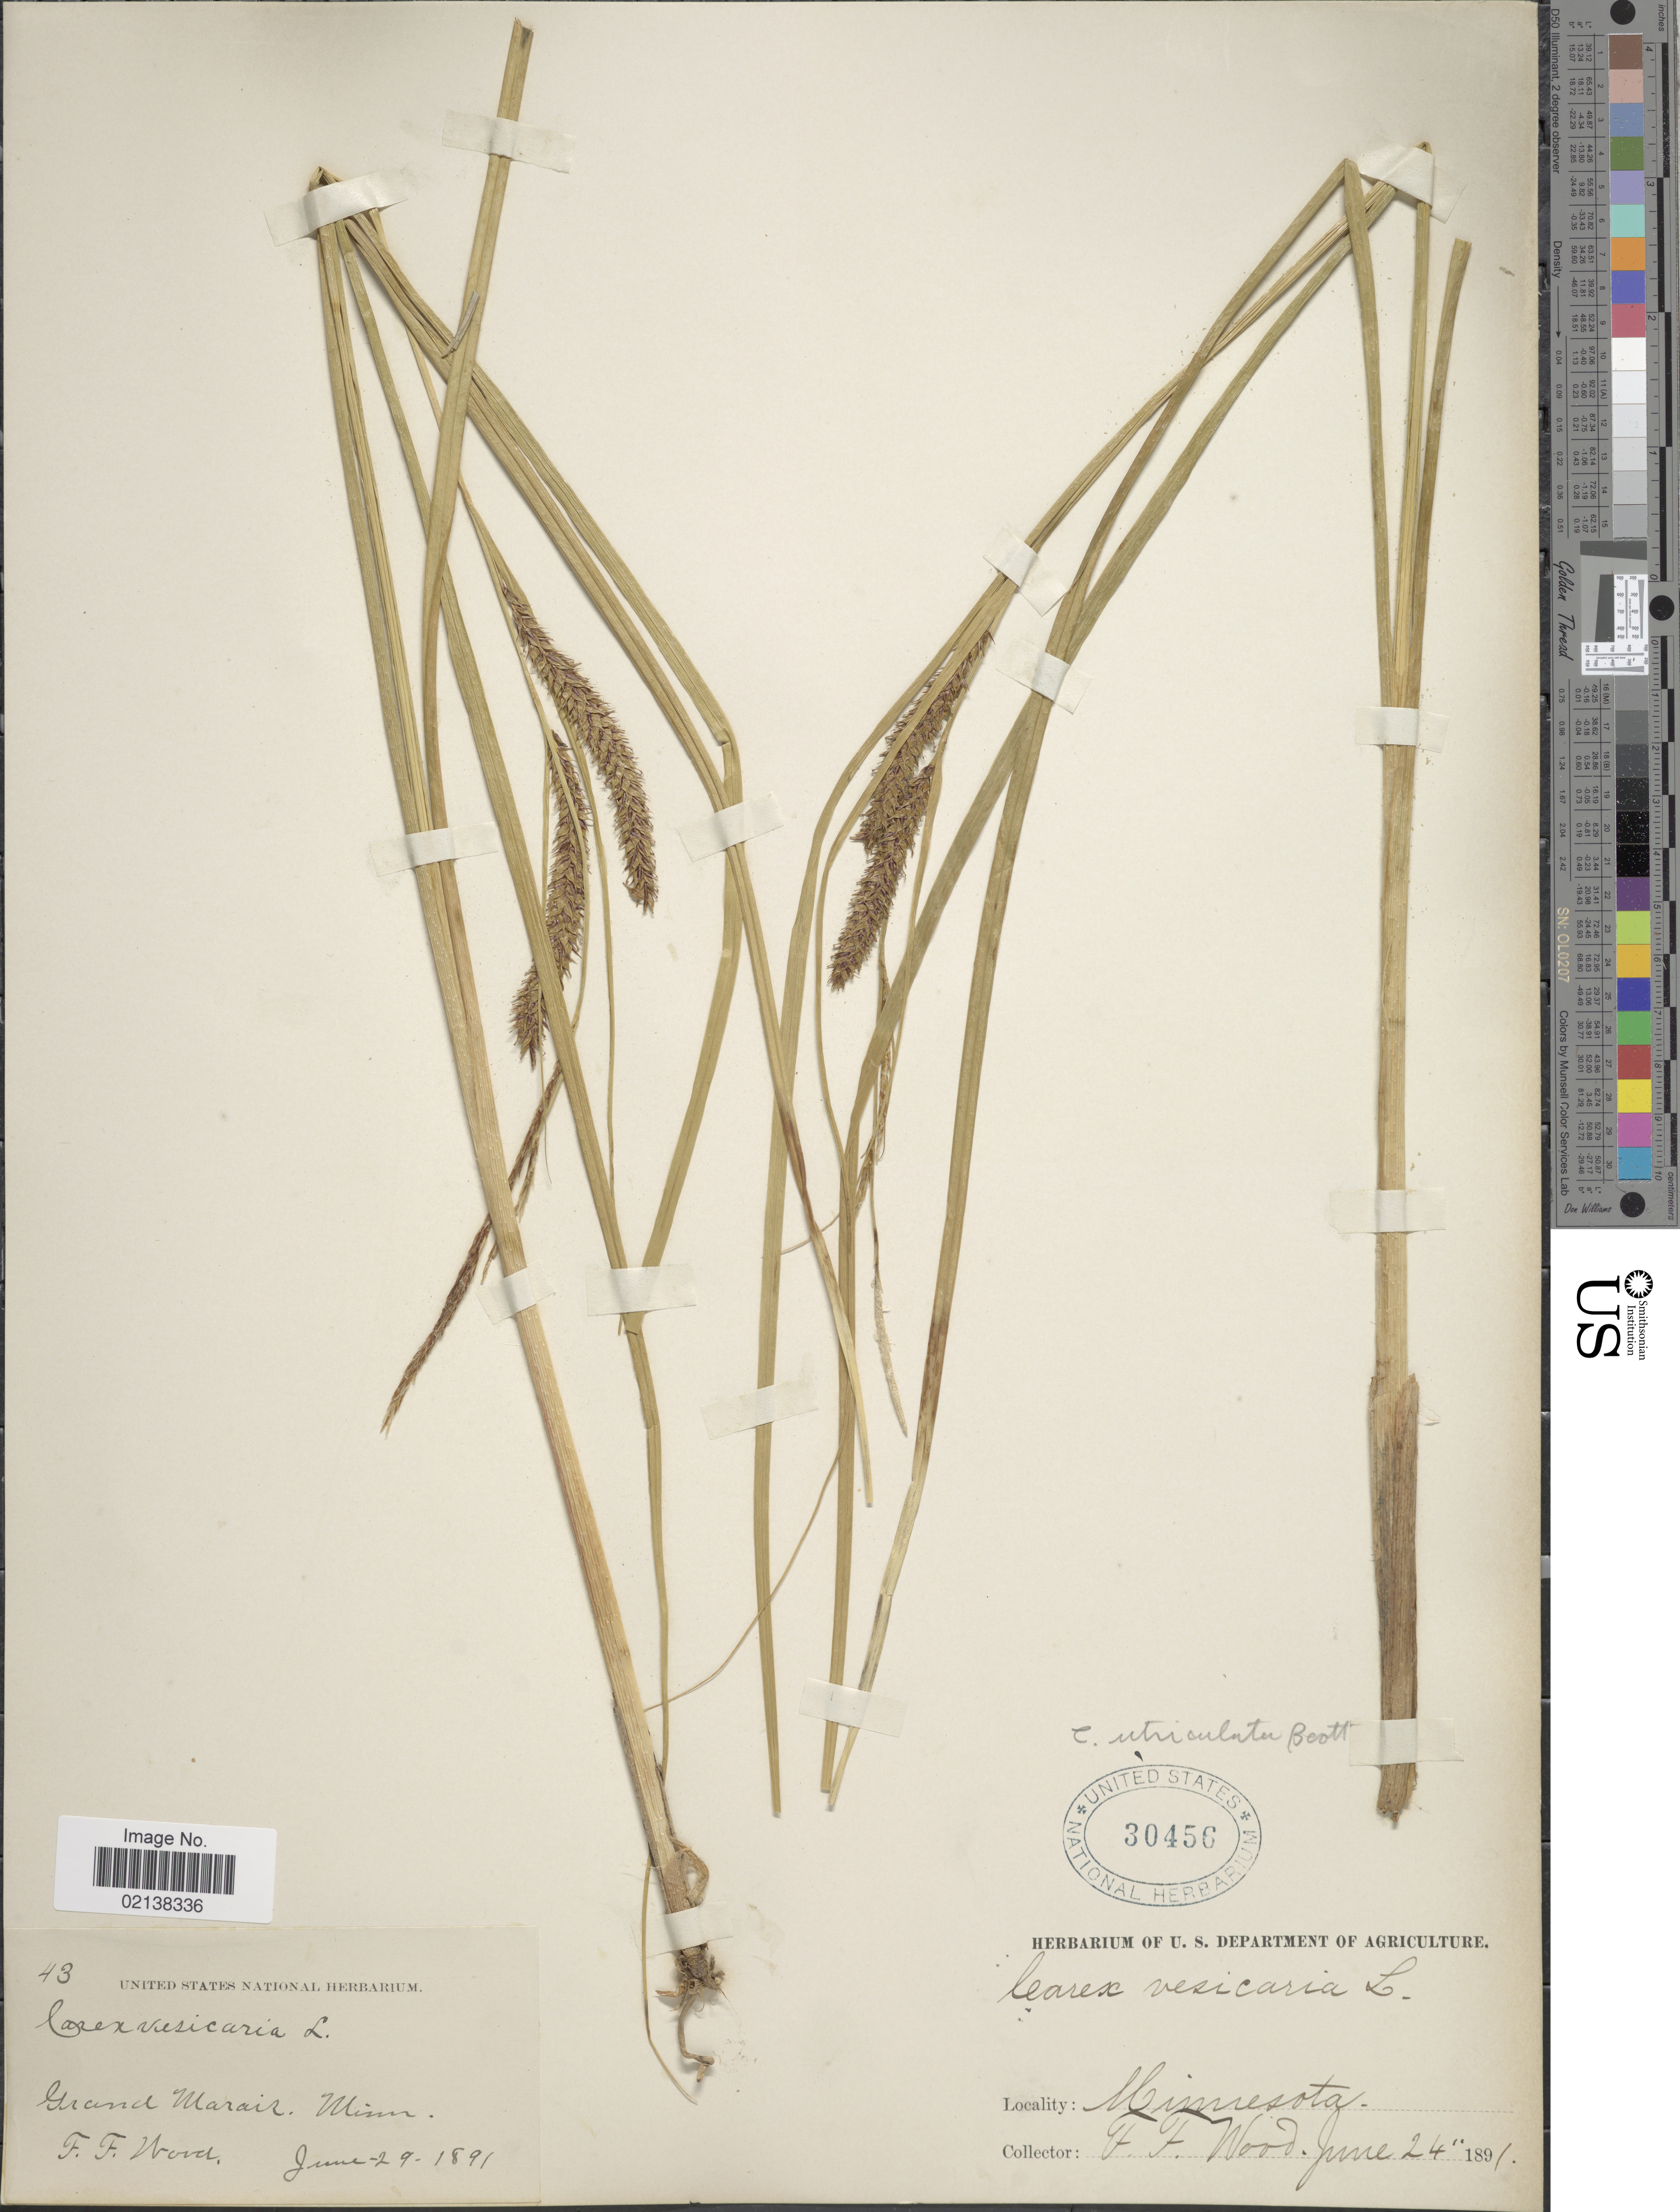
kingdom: Plantae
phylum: Tracheophyta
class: Liliopsida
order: Poales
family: Cyperaceae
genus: Carex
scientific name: Carex utriculata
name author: Boott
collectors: F. Wood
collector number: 43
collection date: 1891-07-24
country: United States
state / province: Minnesota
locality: Grand Marais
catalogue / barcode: US 30456